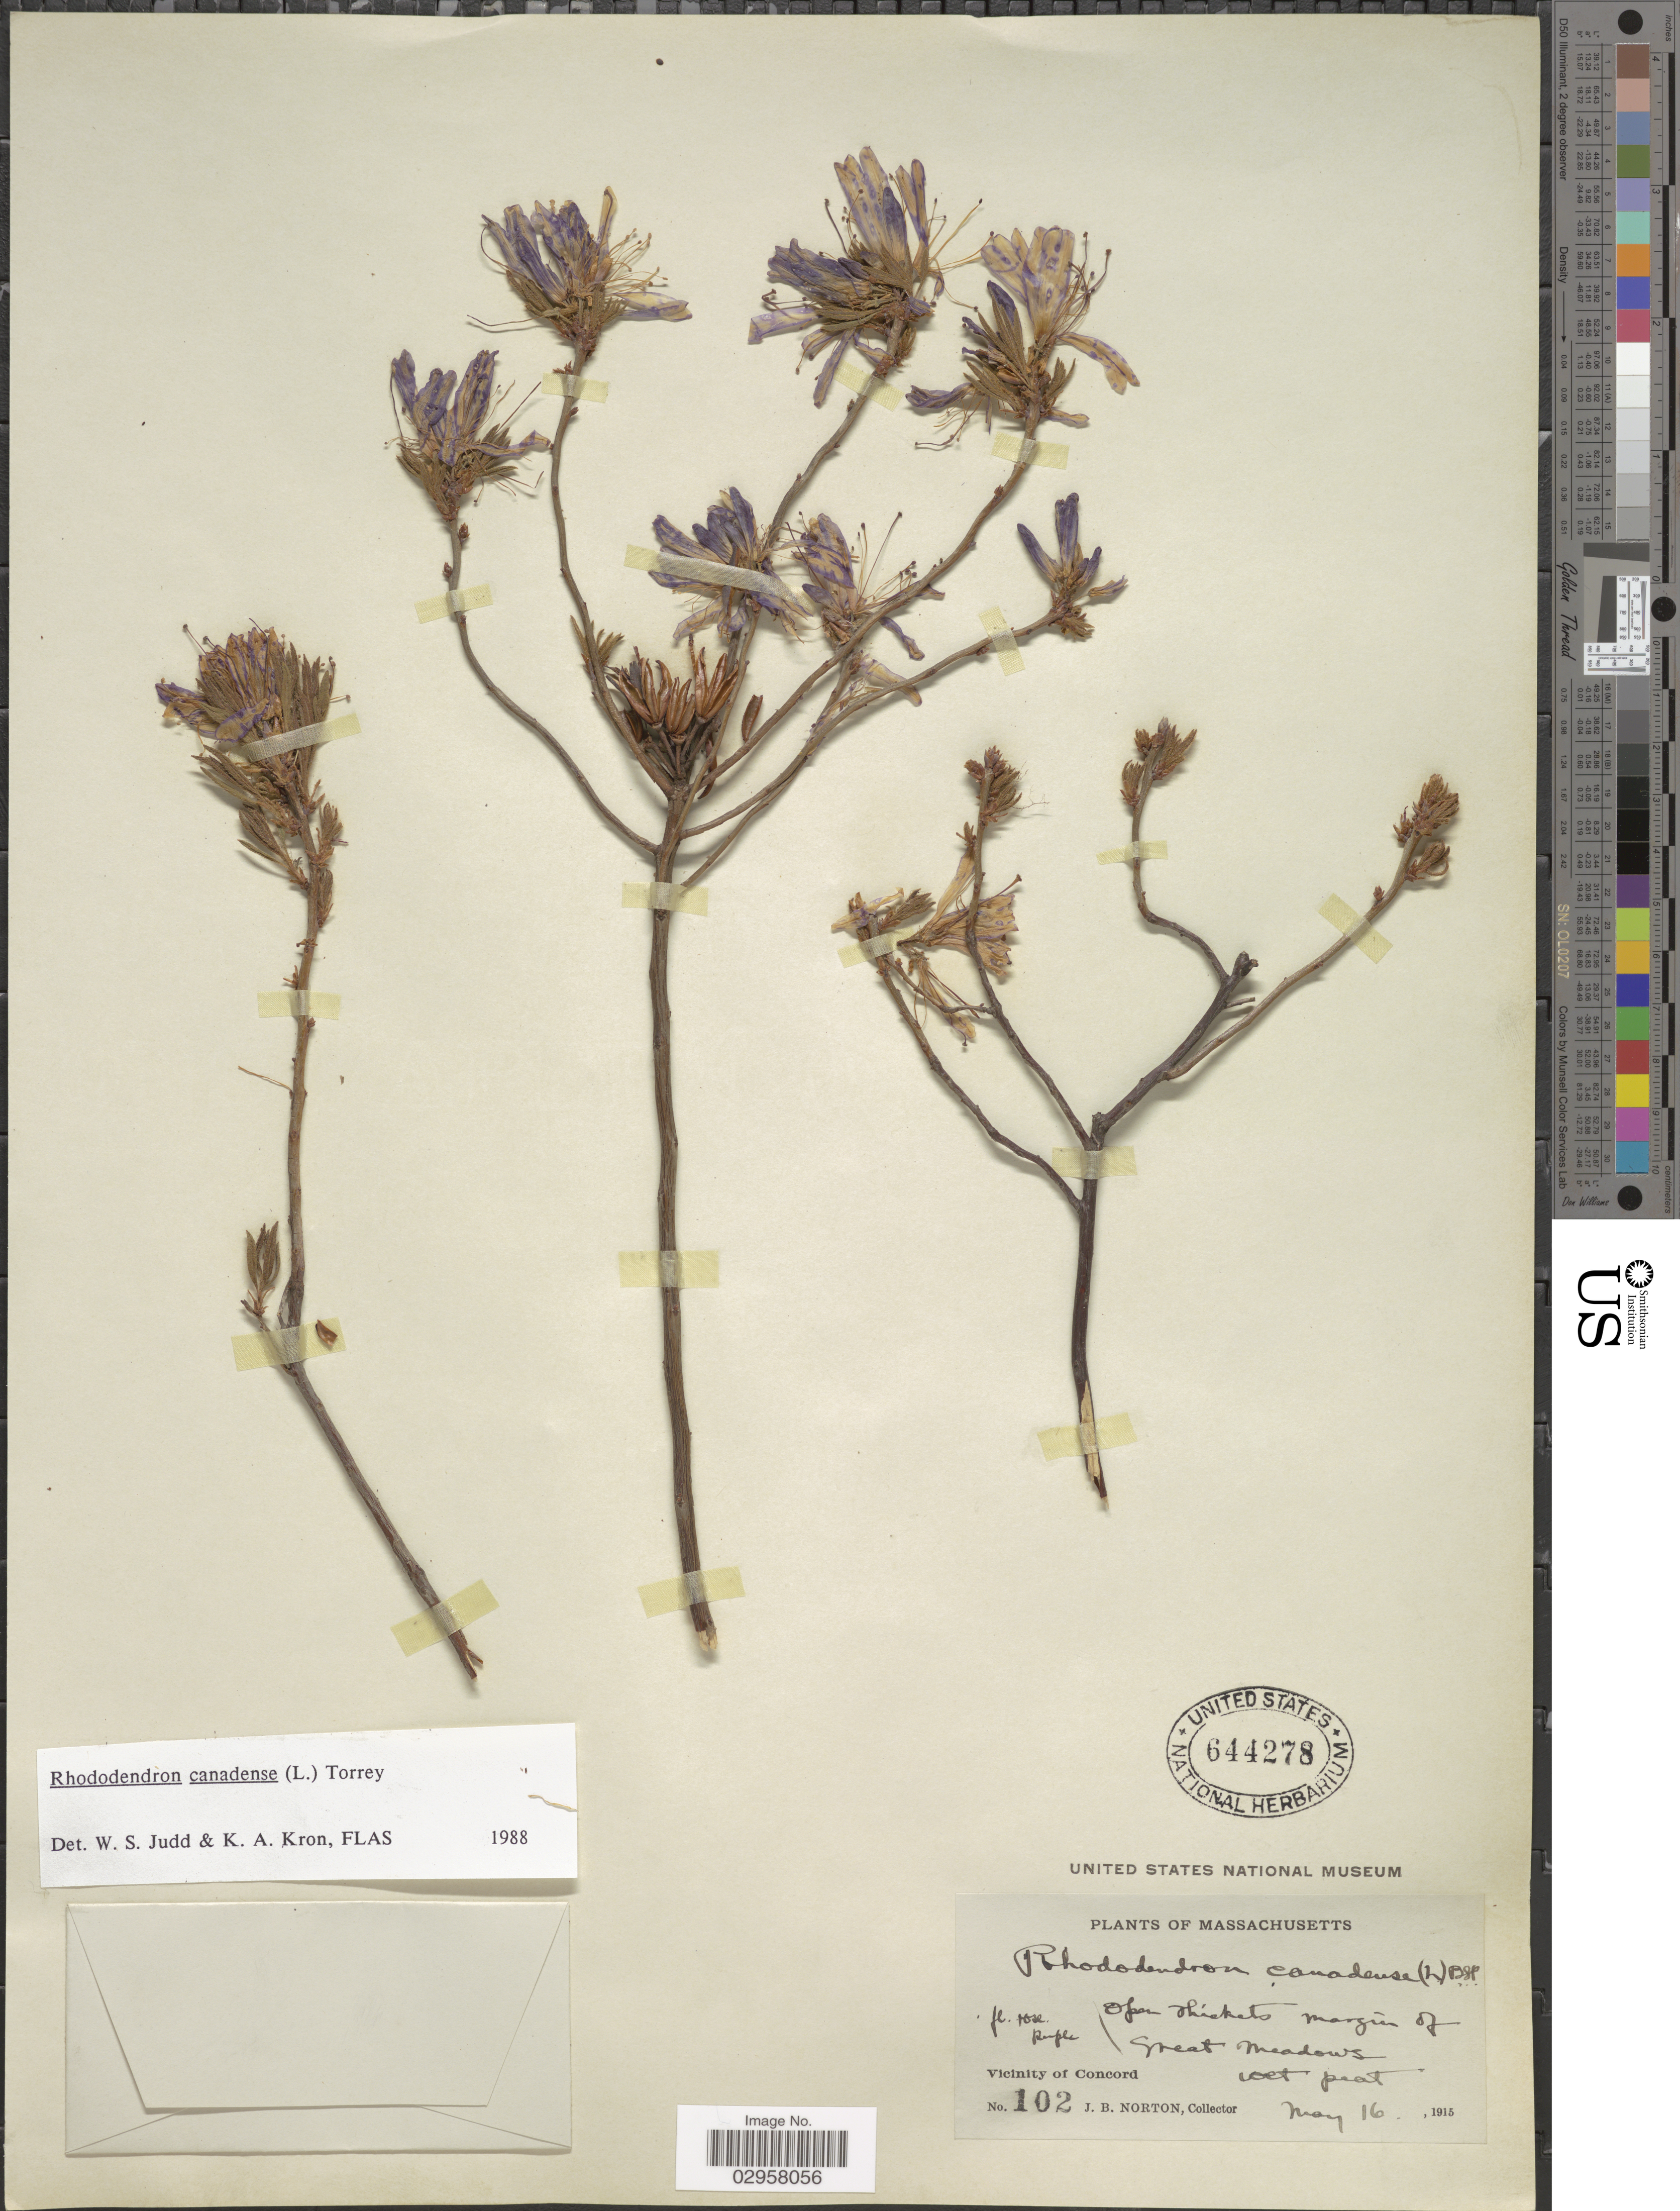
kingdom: Plantae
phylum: Tracheophyta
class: Magnoliopsida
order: Ericales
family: Ericaceae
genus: Rhododendron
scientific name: Rhododendron canadense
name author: (L.) Torr.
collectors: J. B. Norton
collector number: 102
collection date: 1915-05-16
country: United States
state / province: Massachusetts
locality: Open thickets margin of Great Meadows. Vicinity of Concord.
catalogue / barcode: US 644278